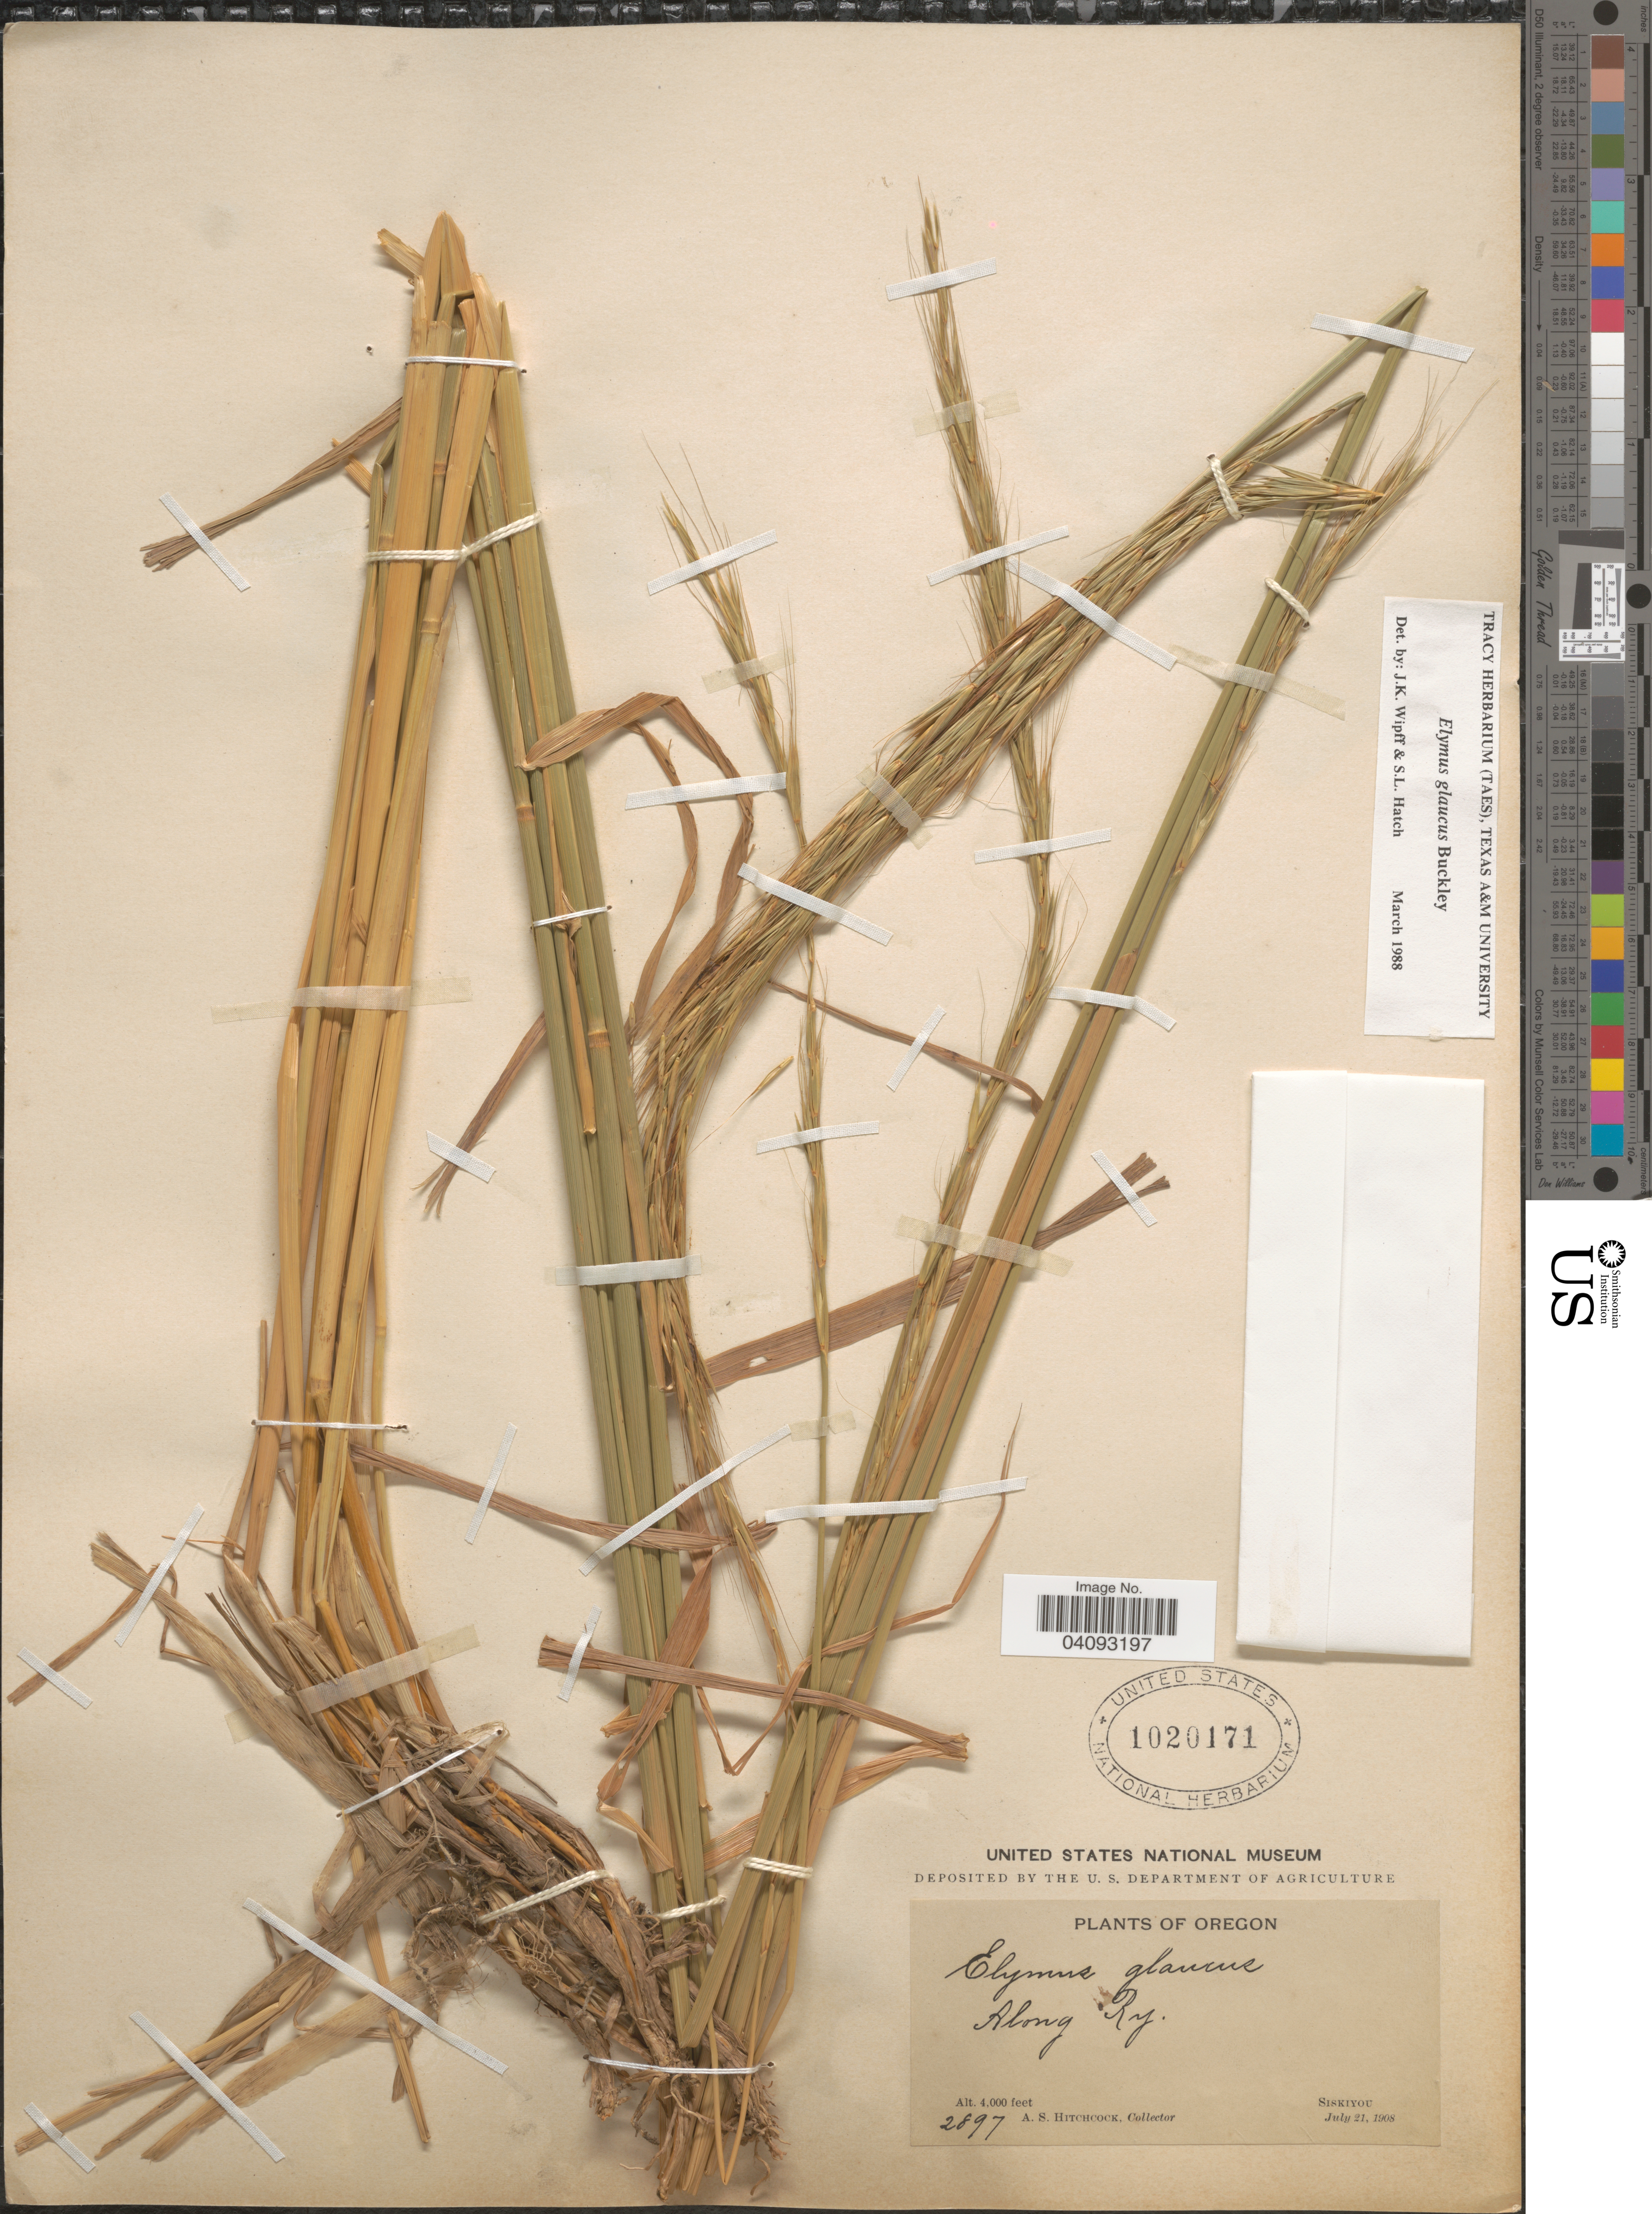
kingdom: Plantae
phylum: Tracheophyta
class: Liliopsida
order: Poales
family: Poaceae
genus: Elymus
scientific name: Elymus glaucus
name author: Buckley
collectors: A. S. Hitchcock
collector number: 2897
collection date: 1908-07-21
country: United States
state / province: Oregon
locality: Along Ry. Siskiyou.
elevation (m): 1219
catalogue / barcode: US 1020171